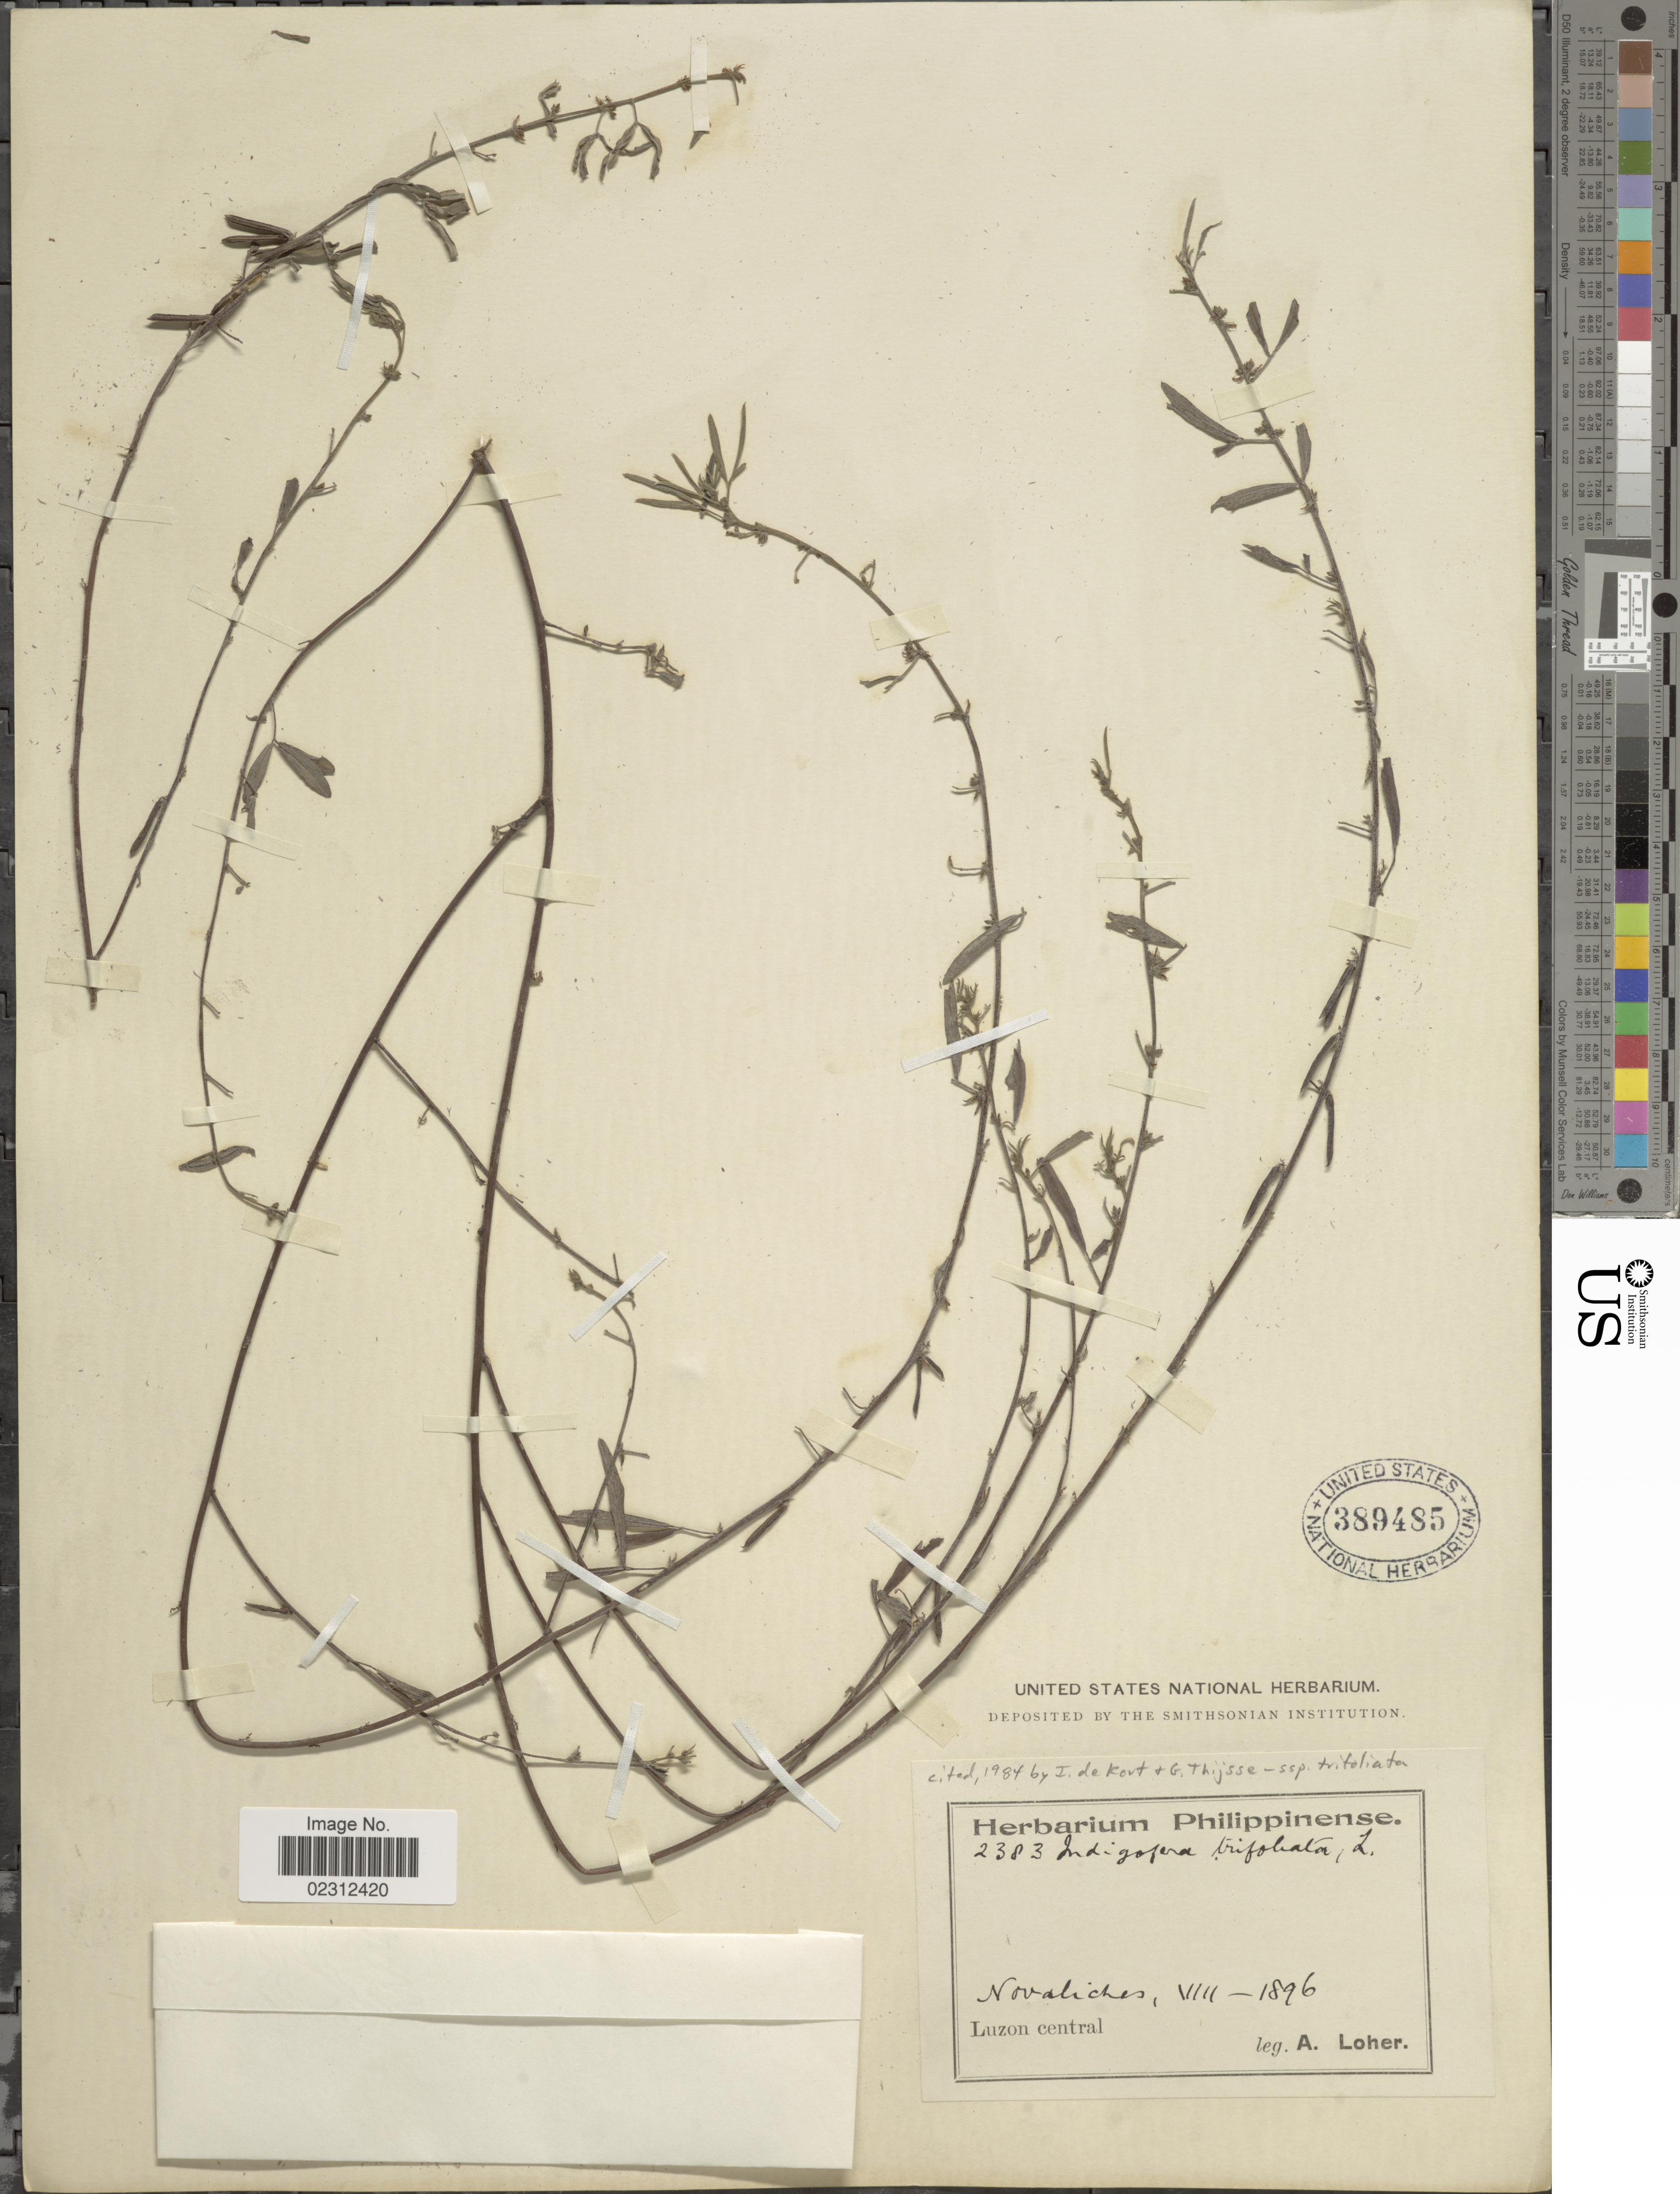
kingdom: Plantae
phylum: Tracheophyta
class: Magnoliopsida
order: Fabales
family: Fabaceae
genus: Indigofera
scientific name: Indigofera trifoliata subsp. trifoliata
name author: L.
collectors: A. Loher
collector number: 2383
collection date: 1896-08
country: Philippines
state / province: Central Luzon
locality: Novaliches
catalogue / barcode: US 389485